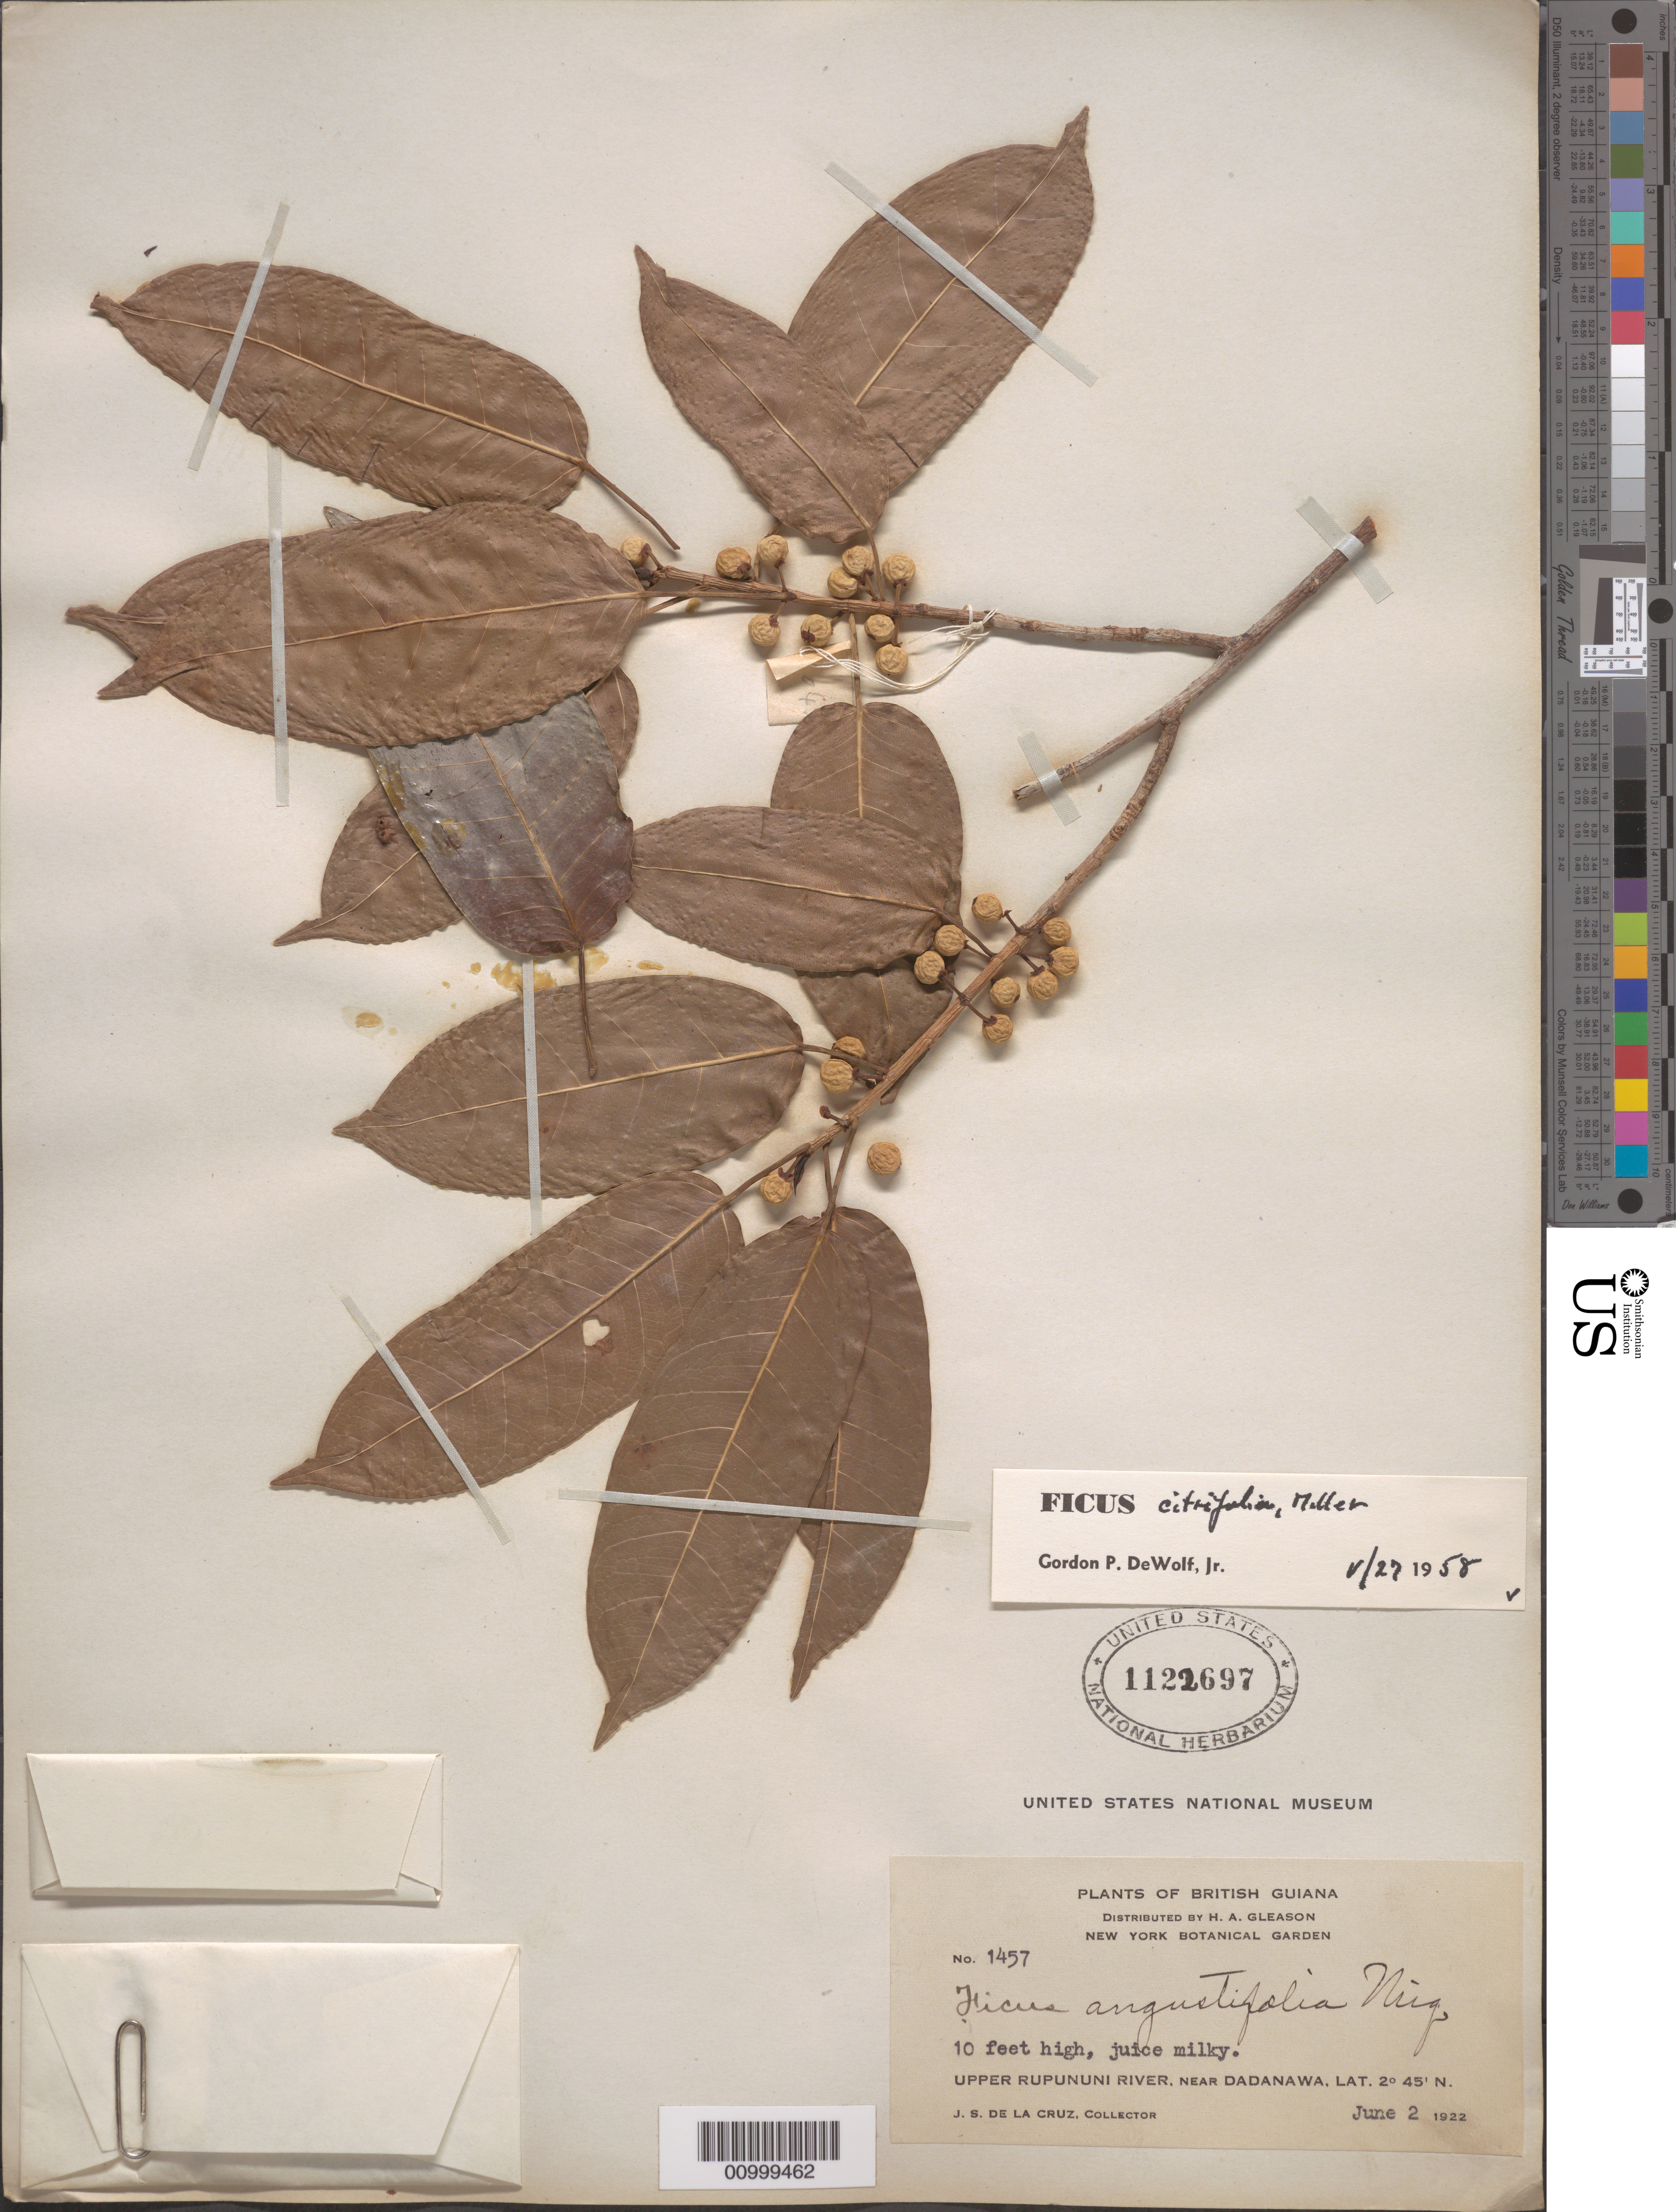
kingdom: Plantae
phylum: Tracheophyta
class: Magnoliopsida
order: Rosales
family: Moraceae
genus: Ficus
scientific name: Ficus citrifolia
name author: Mill.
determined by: DeWolf, Gordon Parker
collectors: J. S. de la Cruz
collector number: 1457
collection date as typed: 2-Jun-22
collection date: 1922-06-02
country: Guyana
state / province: U. Takutu-U. Essequibo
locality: Dadanawa, vic., upper Rupununi R.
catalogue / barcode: US 1122697